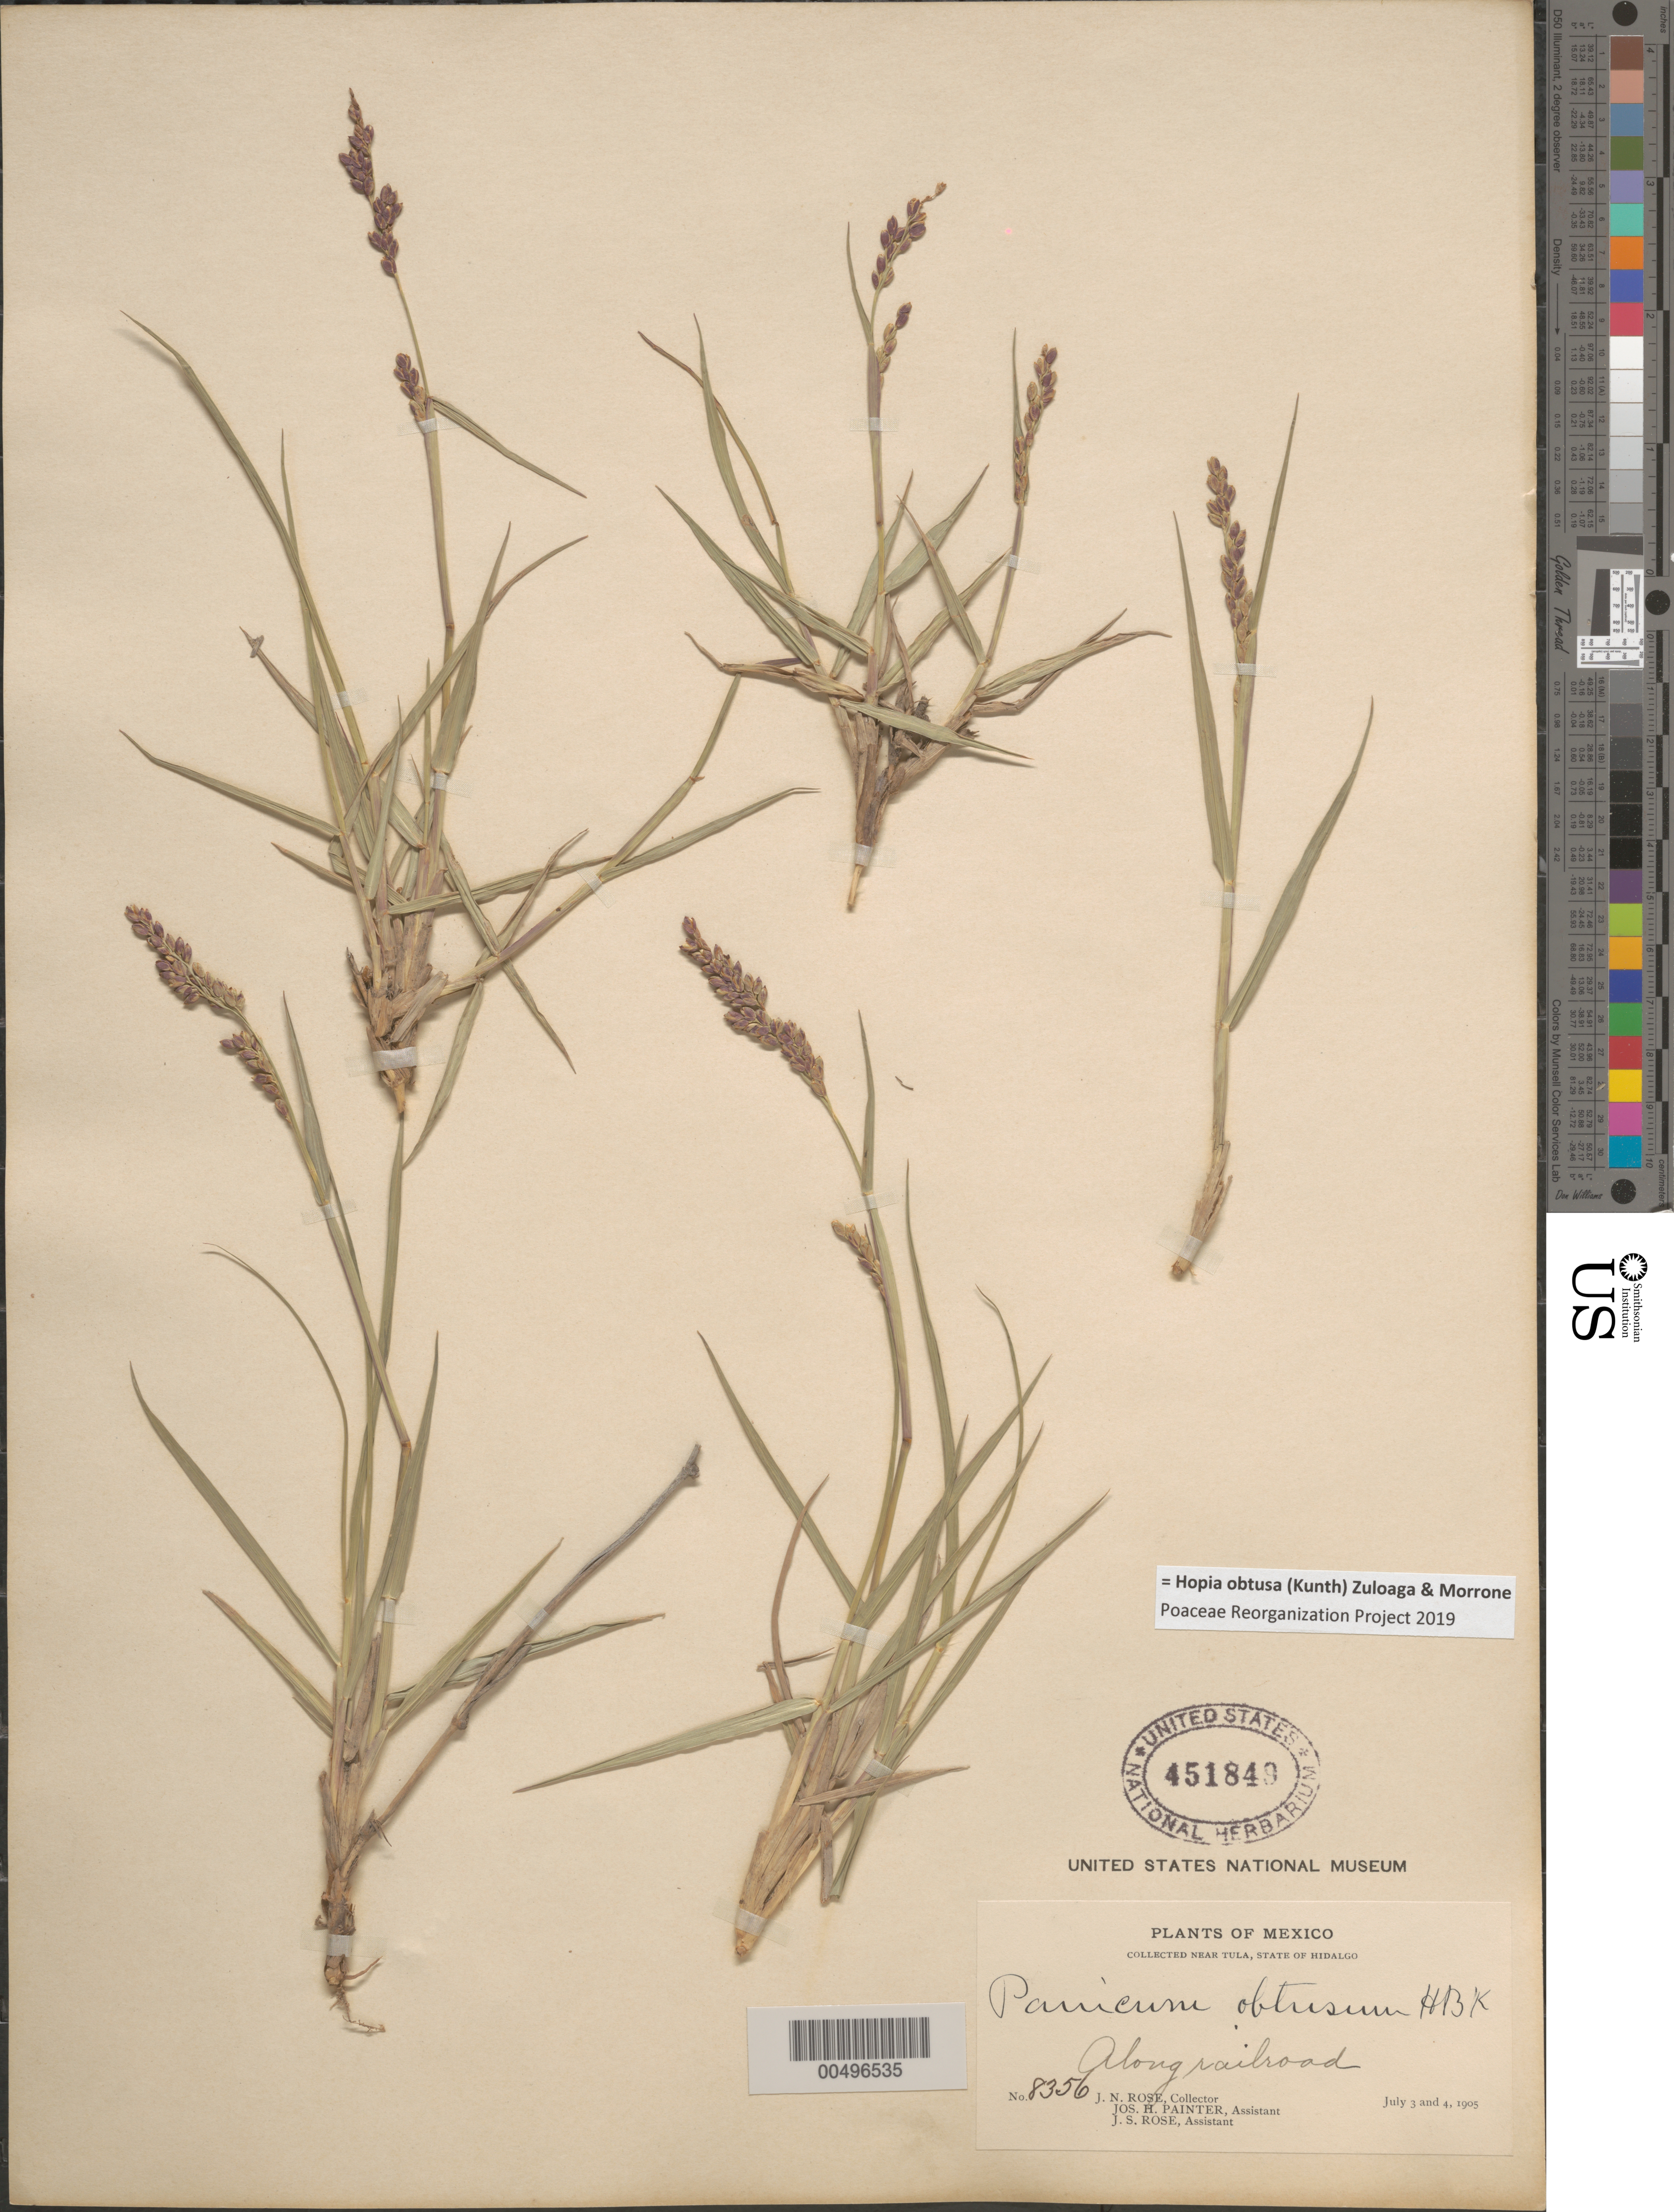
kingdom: Plantae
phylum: Tracheophyta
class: Liliopsida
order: Poales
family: Poaceae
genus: Panicum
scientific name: Panicum obtusum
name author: Kunth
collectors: J. N. Rose, J. H. Painter & J. S. Rose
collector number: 8356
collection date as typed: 3 Jul 1905 and 4 Jul 1905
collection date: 1905-07-03,1905-07-04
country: Mexico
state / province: Hidalgo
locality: Near Tula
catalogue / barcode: US 451849